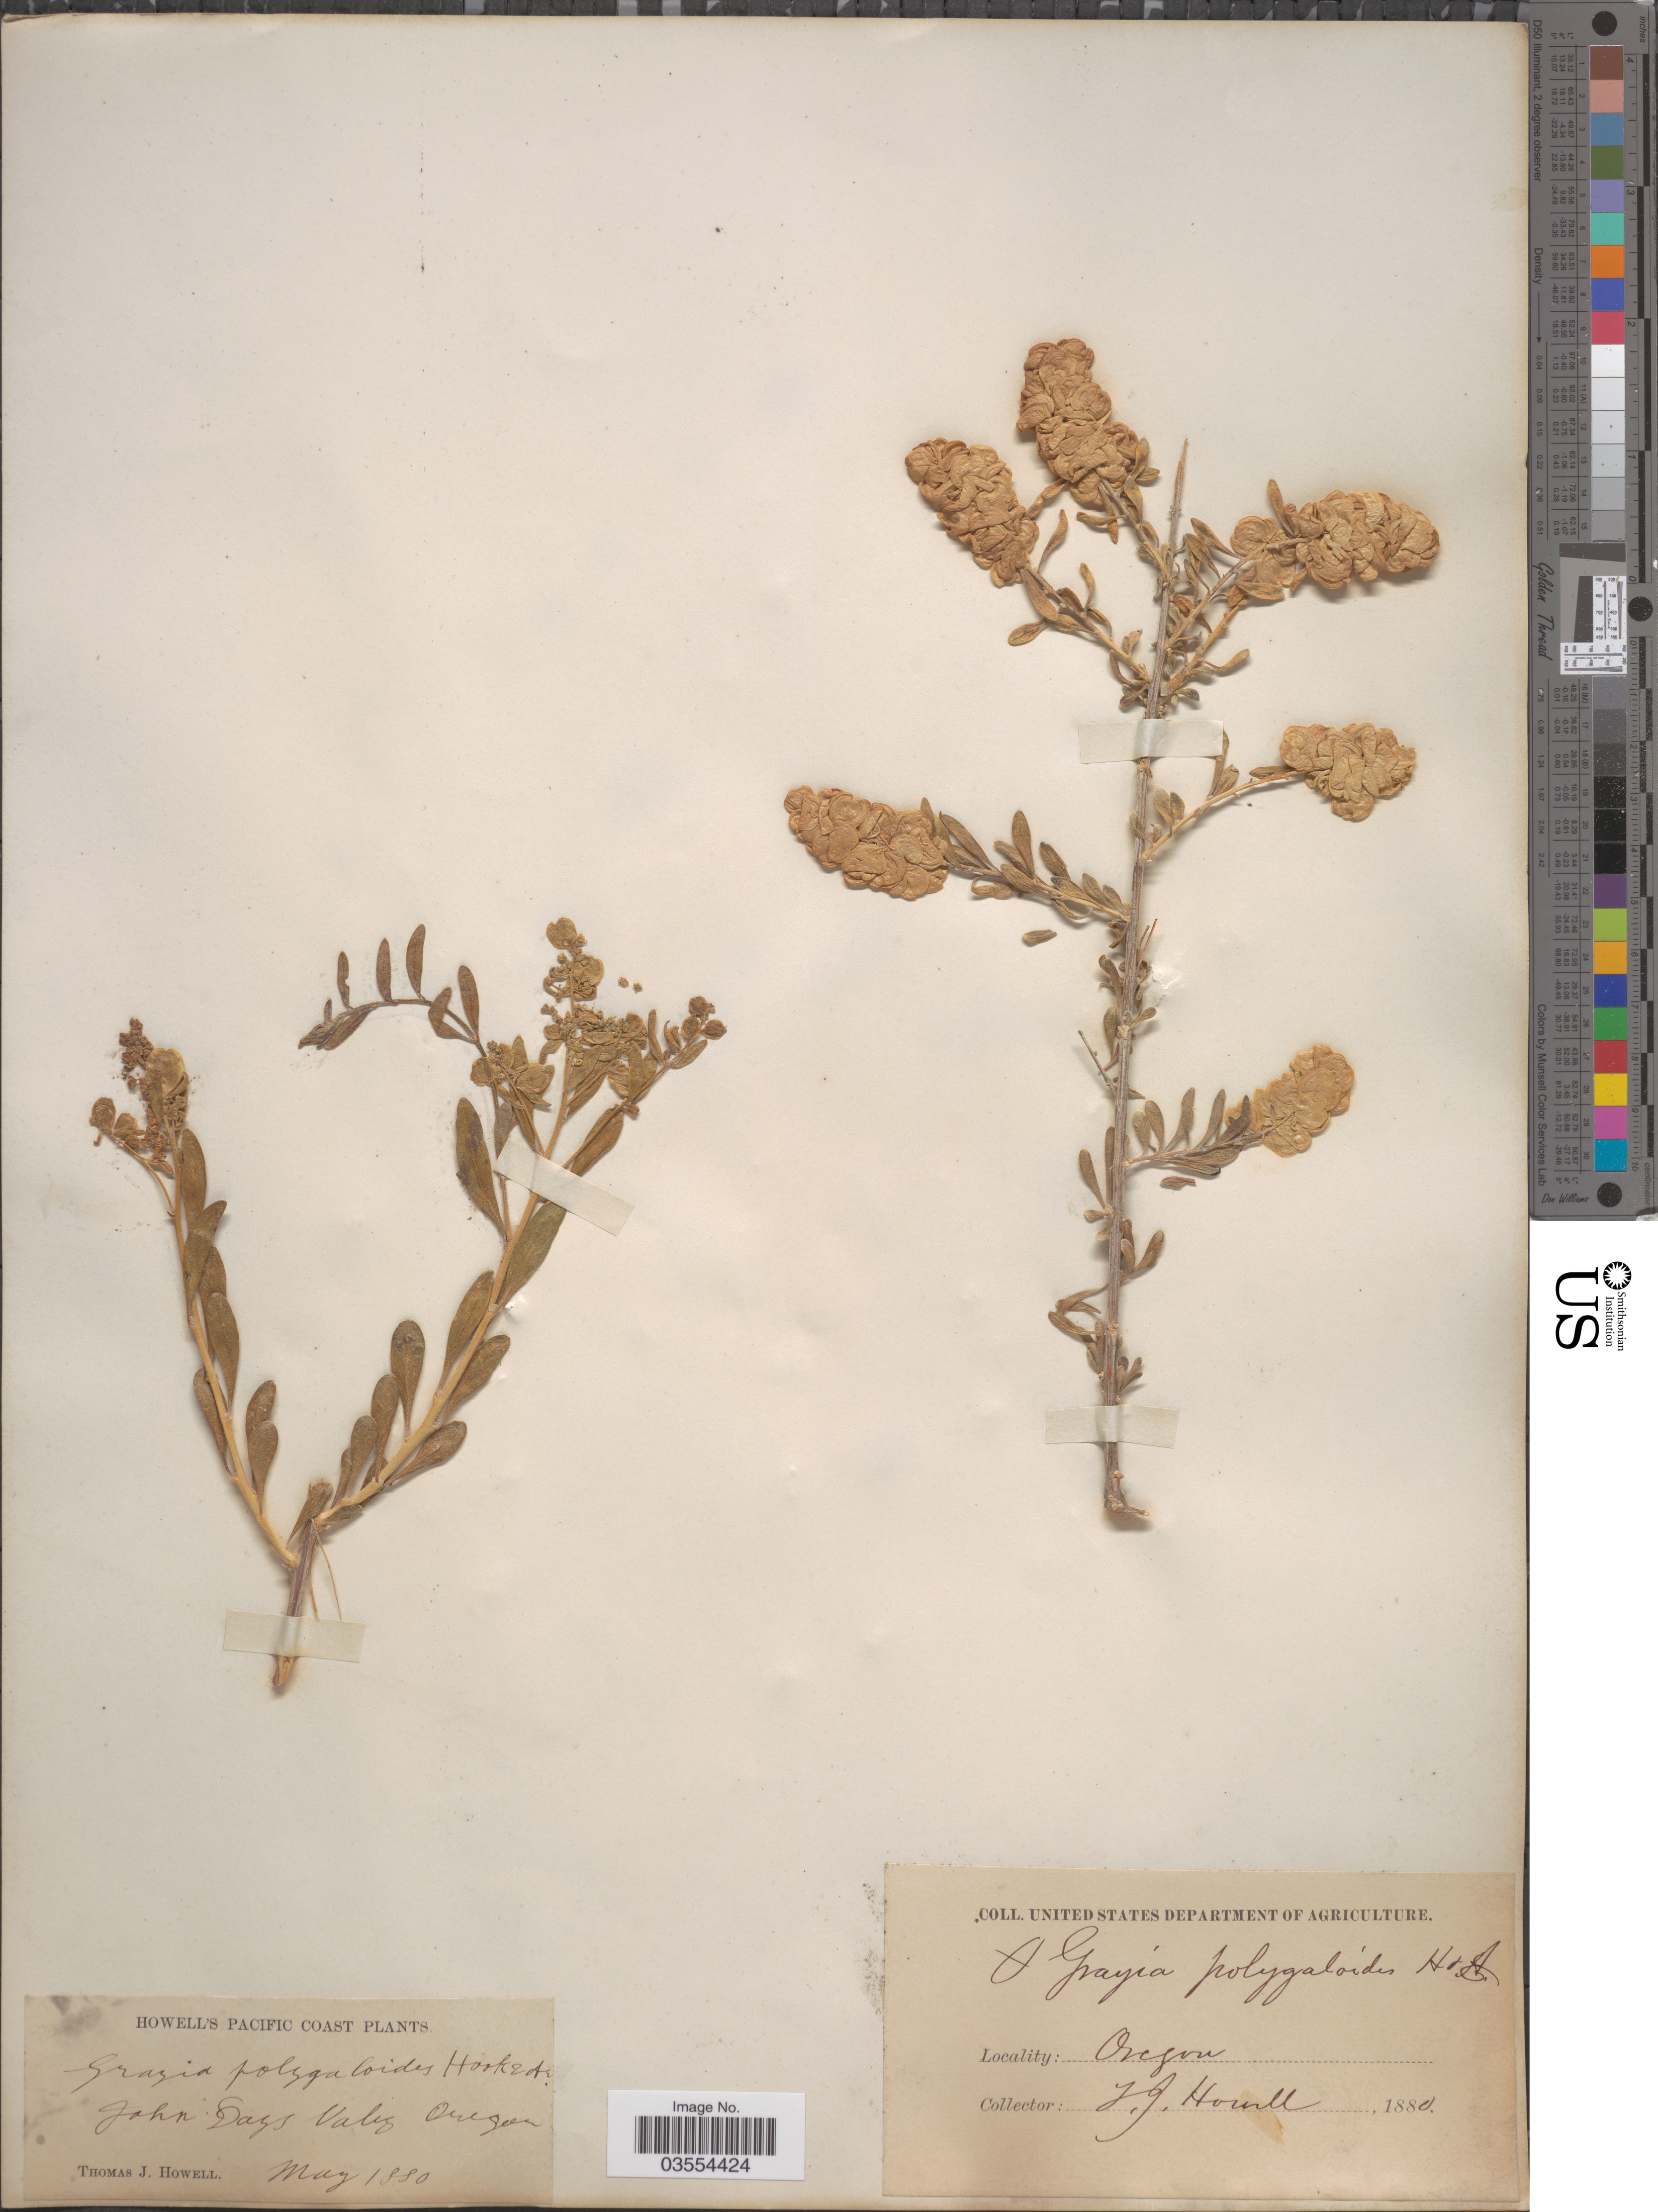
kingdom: Plantae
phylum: Tracheophyta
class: Magnoliopsida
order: Caryophyllales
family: Amaranthaceae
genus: Grayia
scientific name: Grayia spinosa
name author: (Hook.) Moq.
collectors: T. J. Howell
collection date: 1880-05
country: United States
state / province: Oregon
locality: Pacific Coast. John Days Valey Oregon.